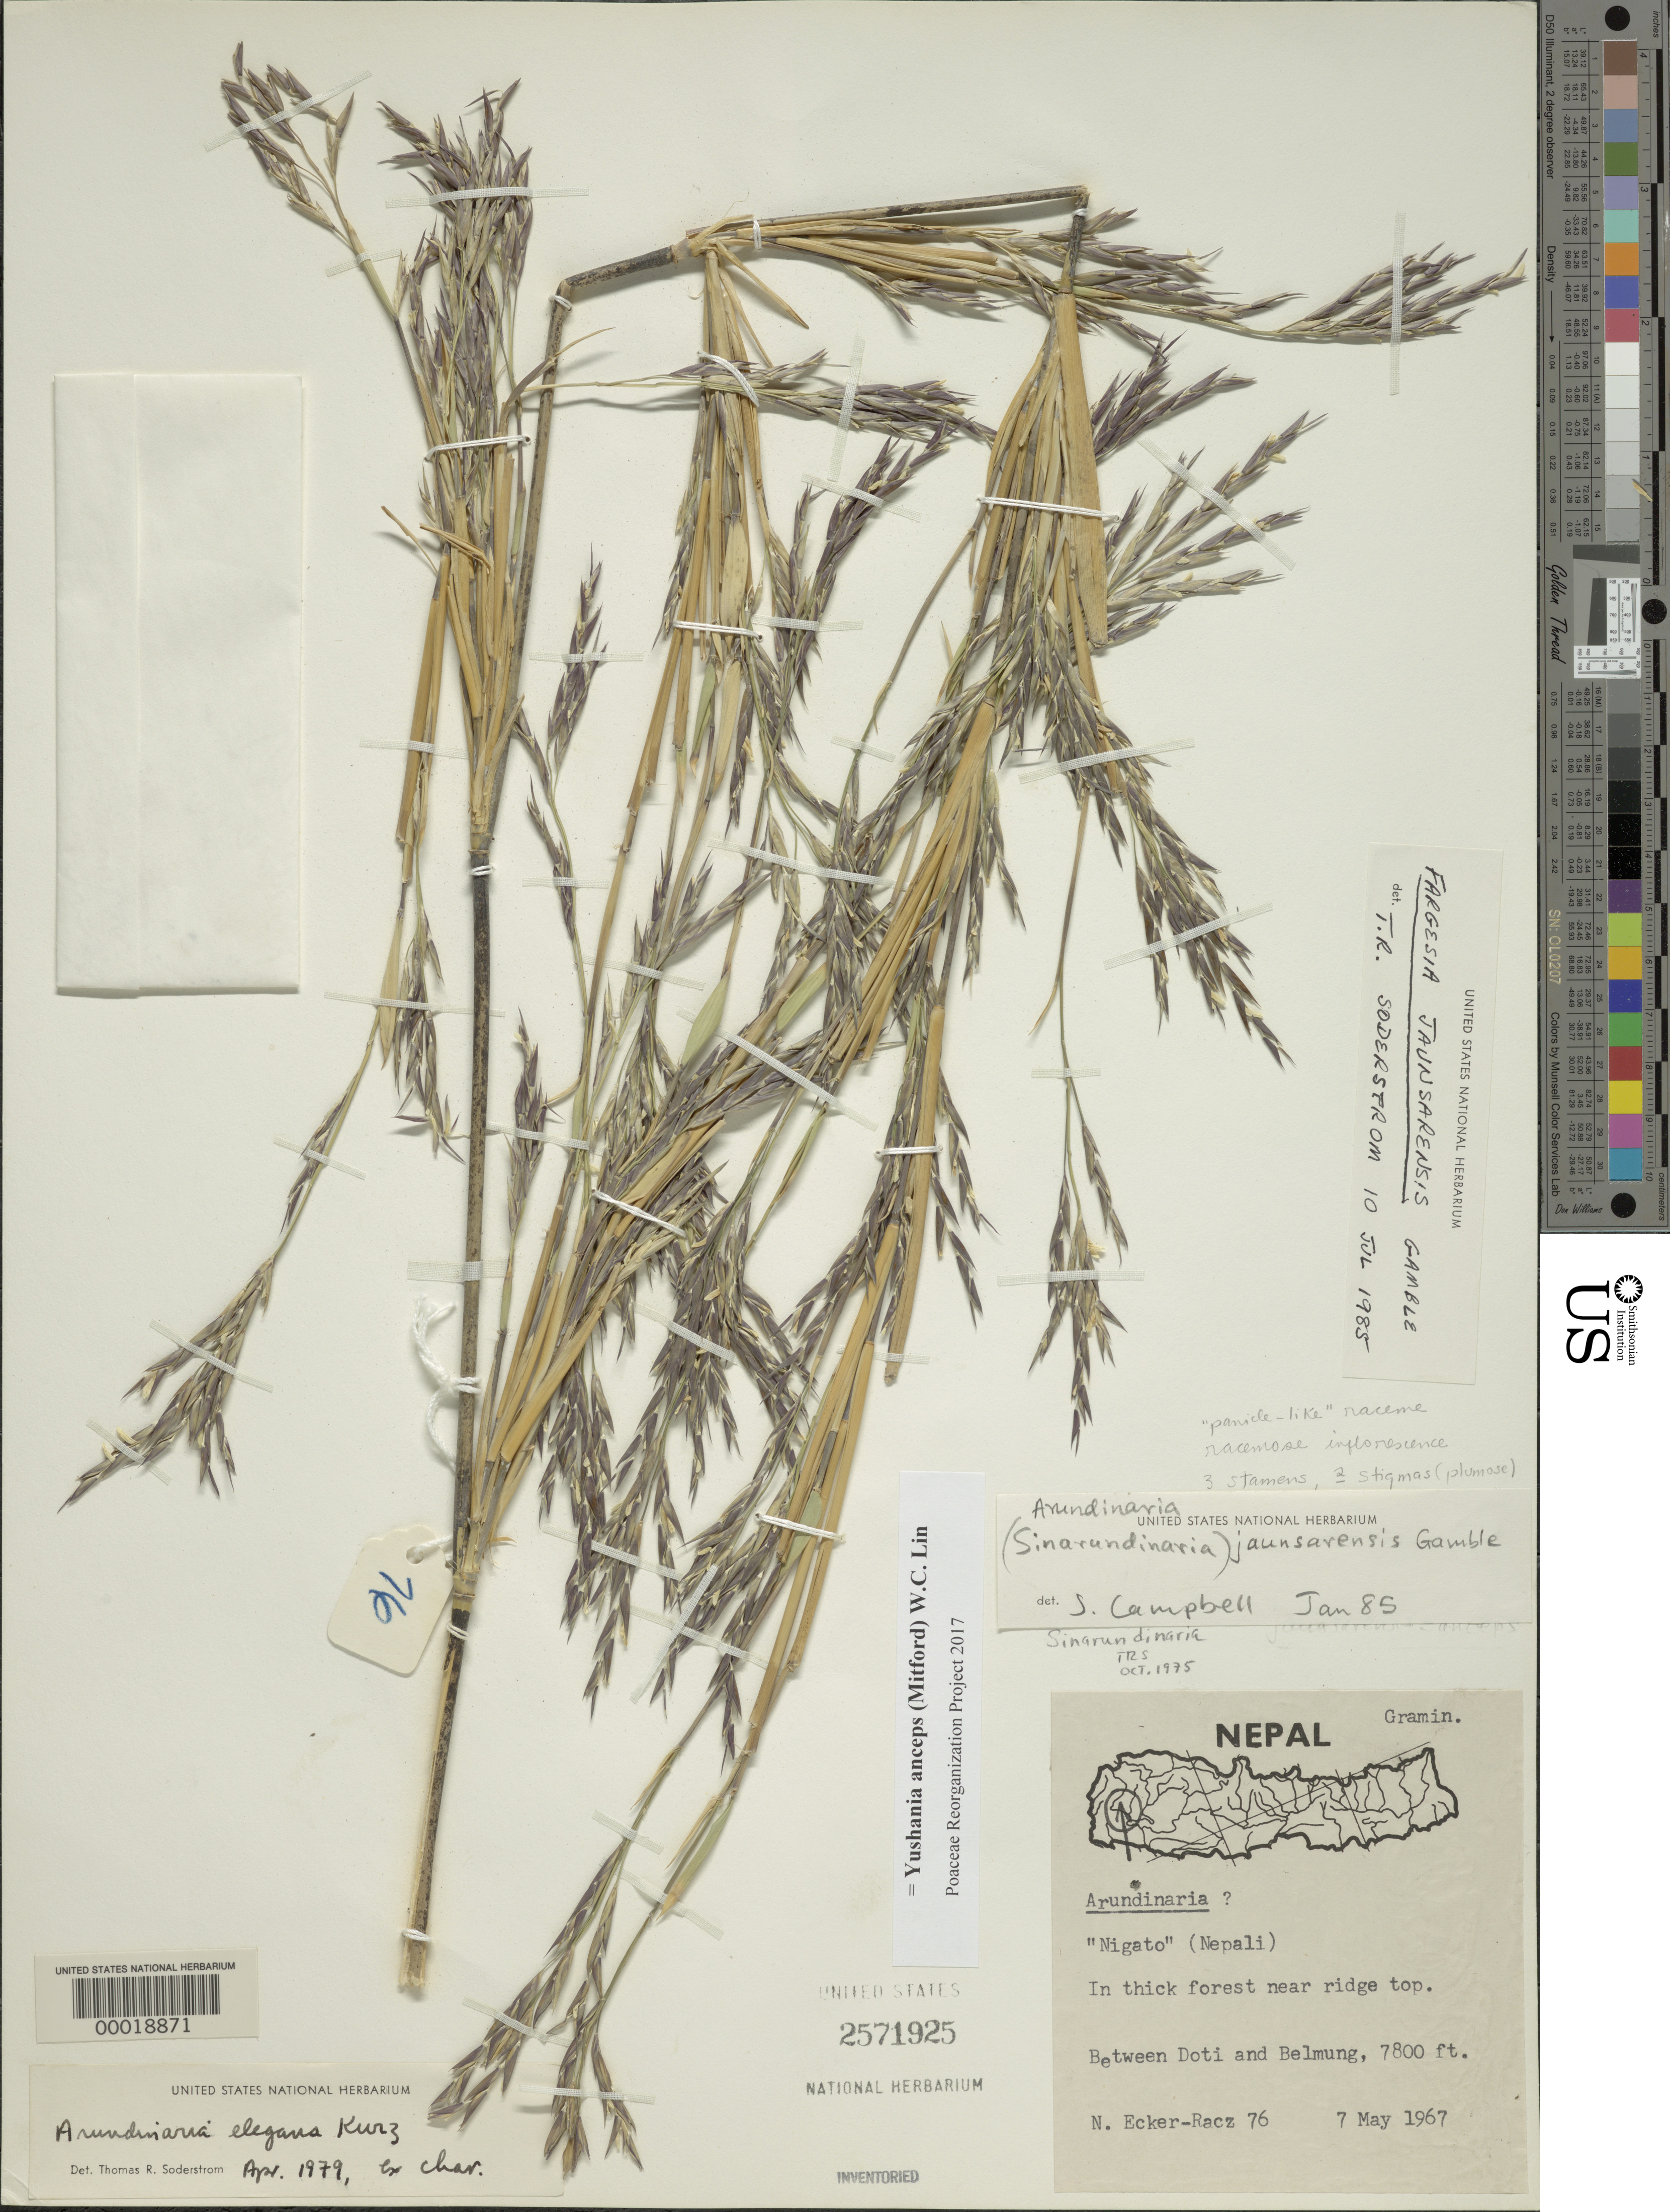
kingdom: Plantae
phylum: Tracheophyta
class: Liliopsida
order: Poales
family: Poaceae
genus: Yushania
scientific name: Yushania anceps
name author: (Mitford) W.C. Lin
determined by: Poaceae Reorganization Project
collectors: N. Ecker-Racz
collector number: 76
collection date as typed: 07 May 1967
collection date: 1967-05-07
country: Nepal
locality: Between doti and belmung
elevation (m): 2379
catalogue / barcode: US 2571925